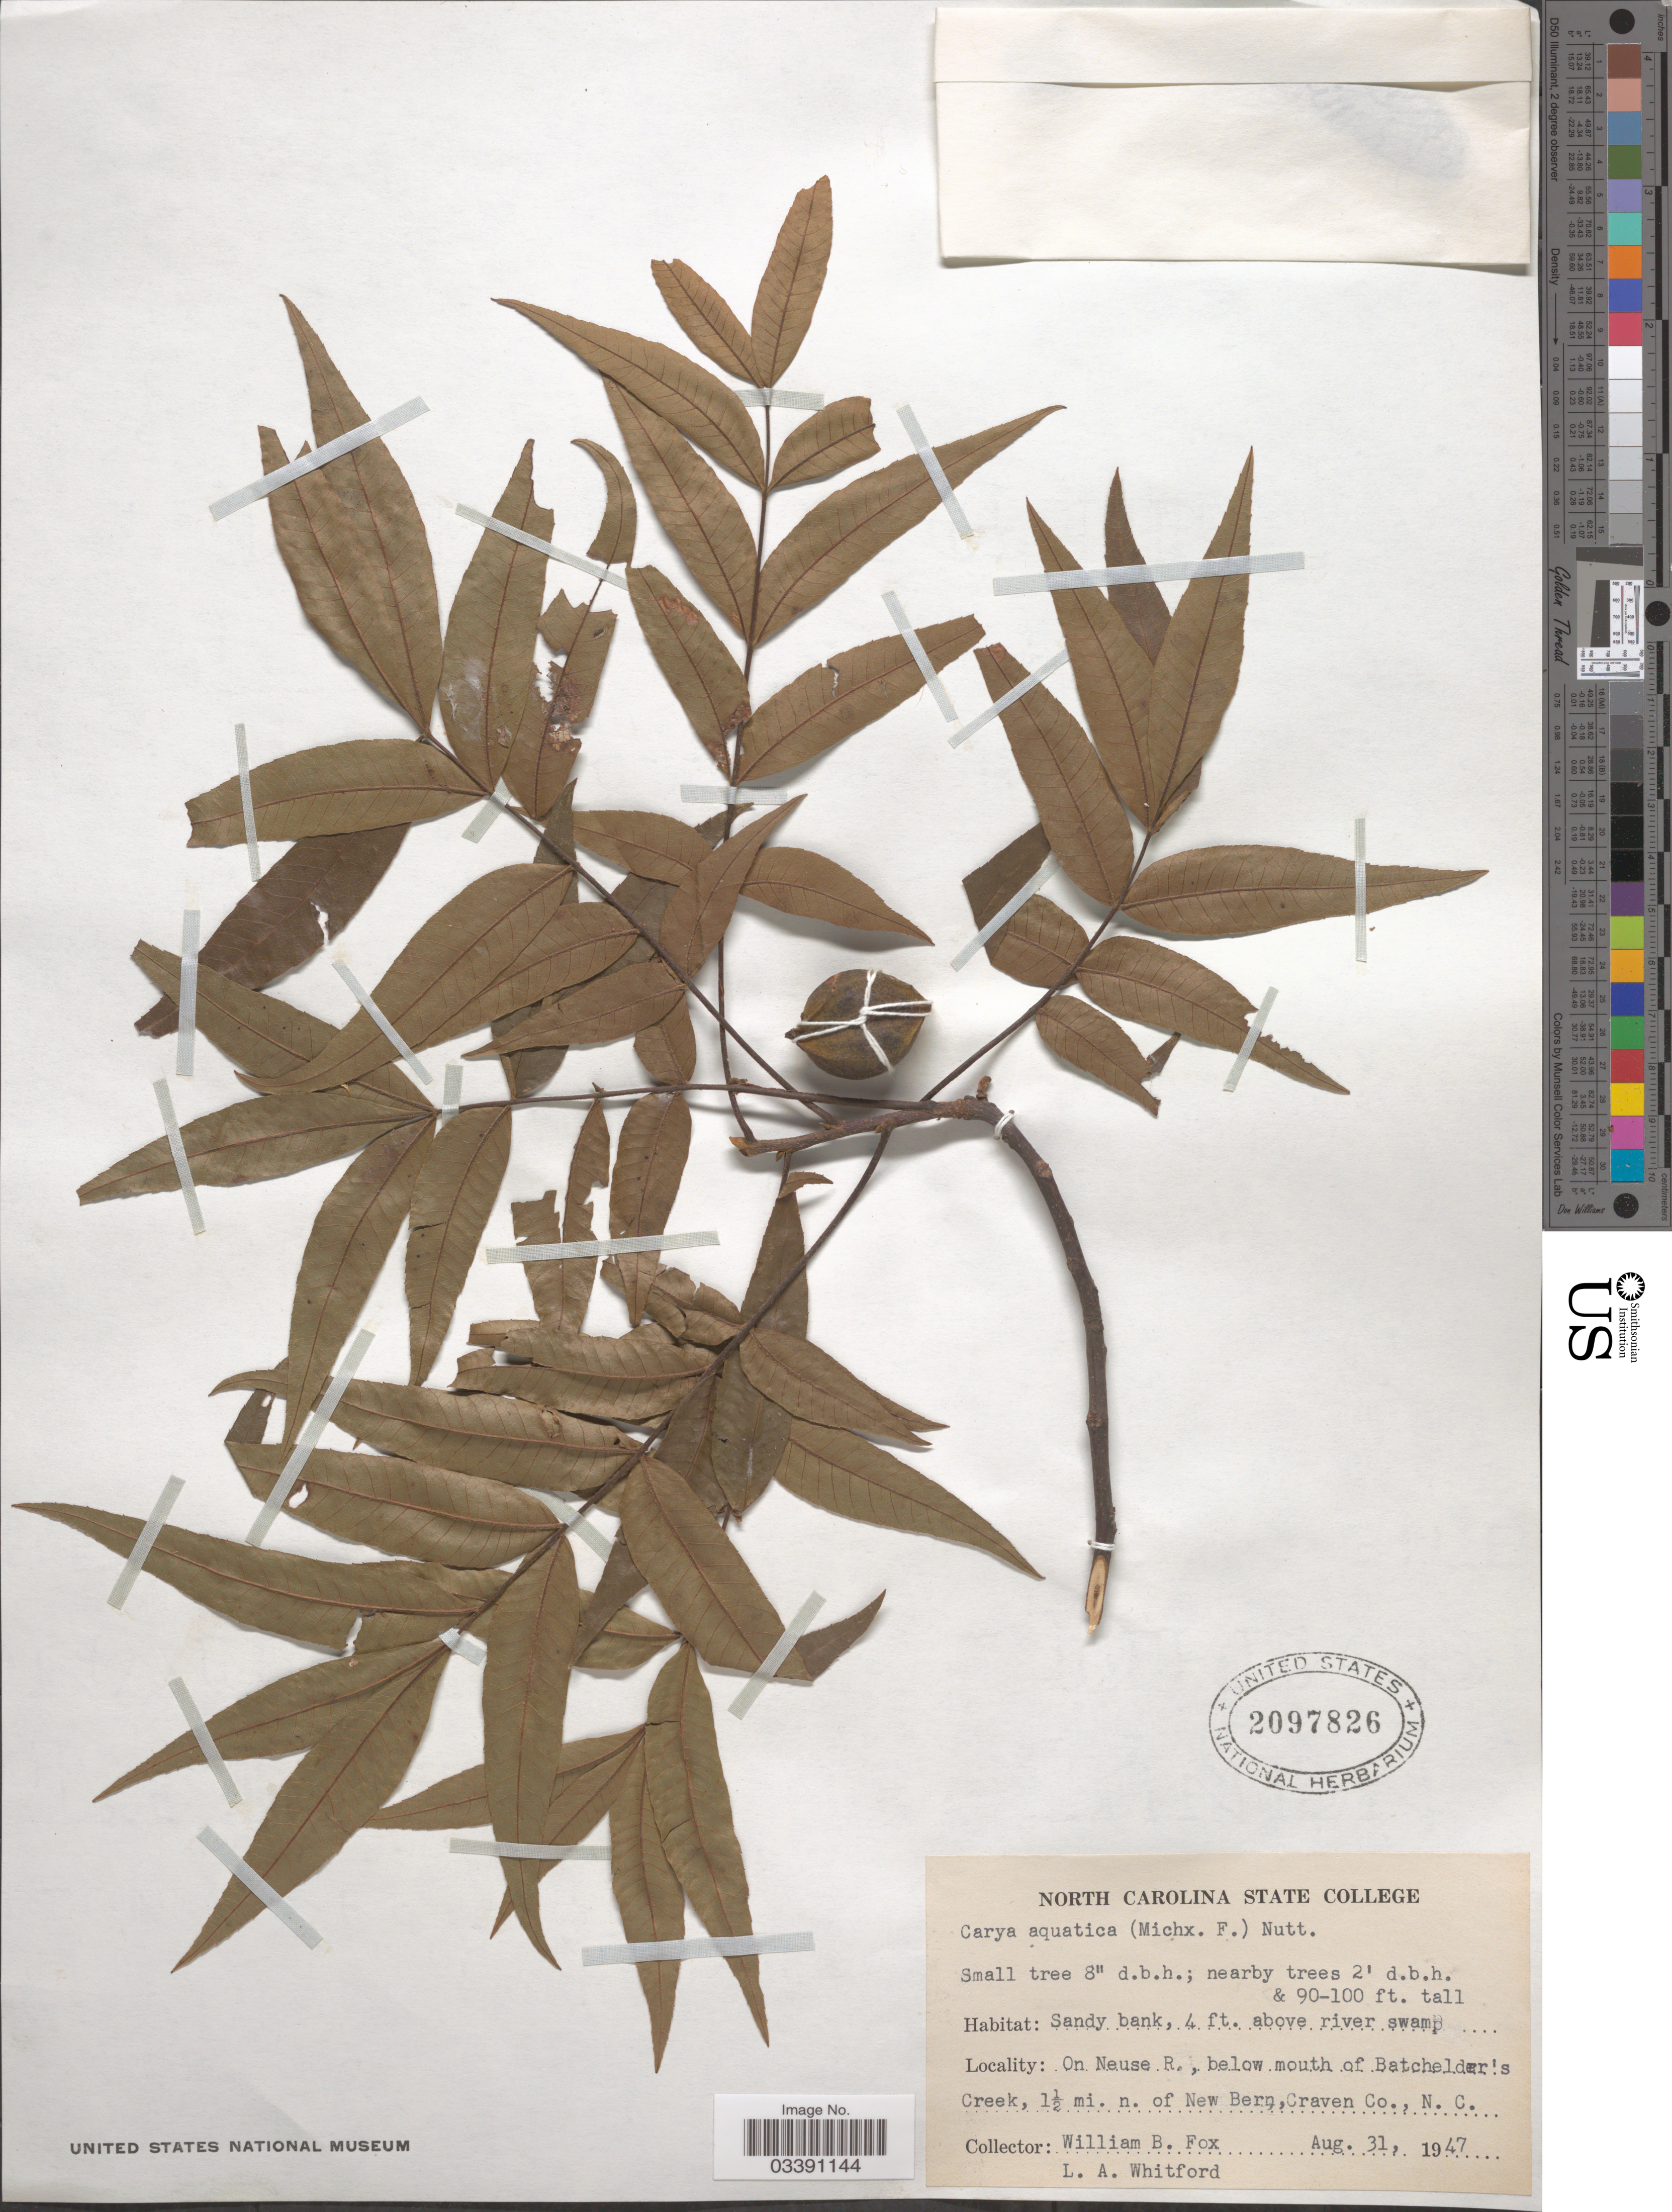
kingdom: Plantae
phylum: Tracheophyta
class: Magnoliopsida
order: Fagales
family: Juglandaceae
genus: Carya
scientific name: Carya aquatica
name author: (F. Michx.) Nutt.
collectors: W. B. Fox & L. Whitford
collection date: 1947-08-31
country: United States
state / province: North Carolina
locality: On Neuse R., below mouth of Batchelder's Creek, 1½ mi. n. of New Bern, Craven Co.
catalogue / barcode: US 2097826